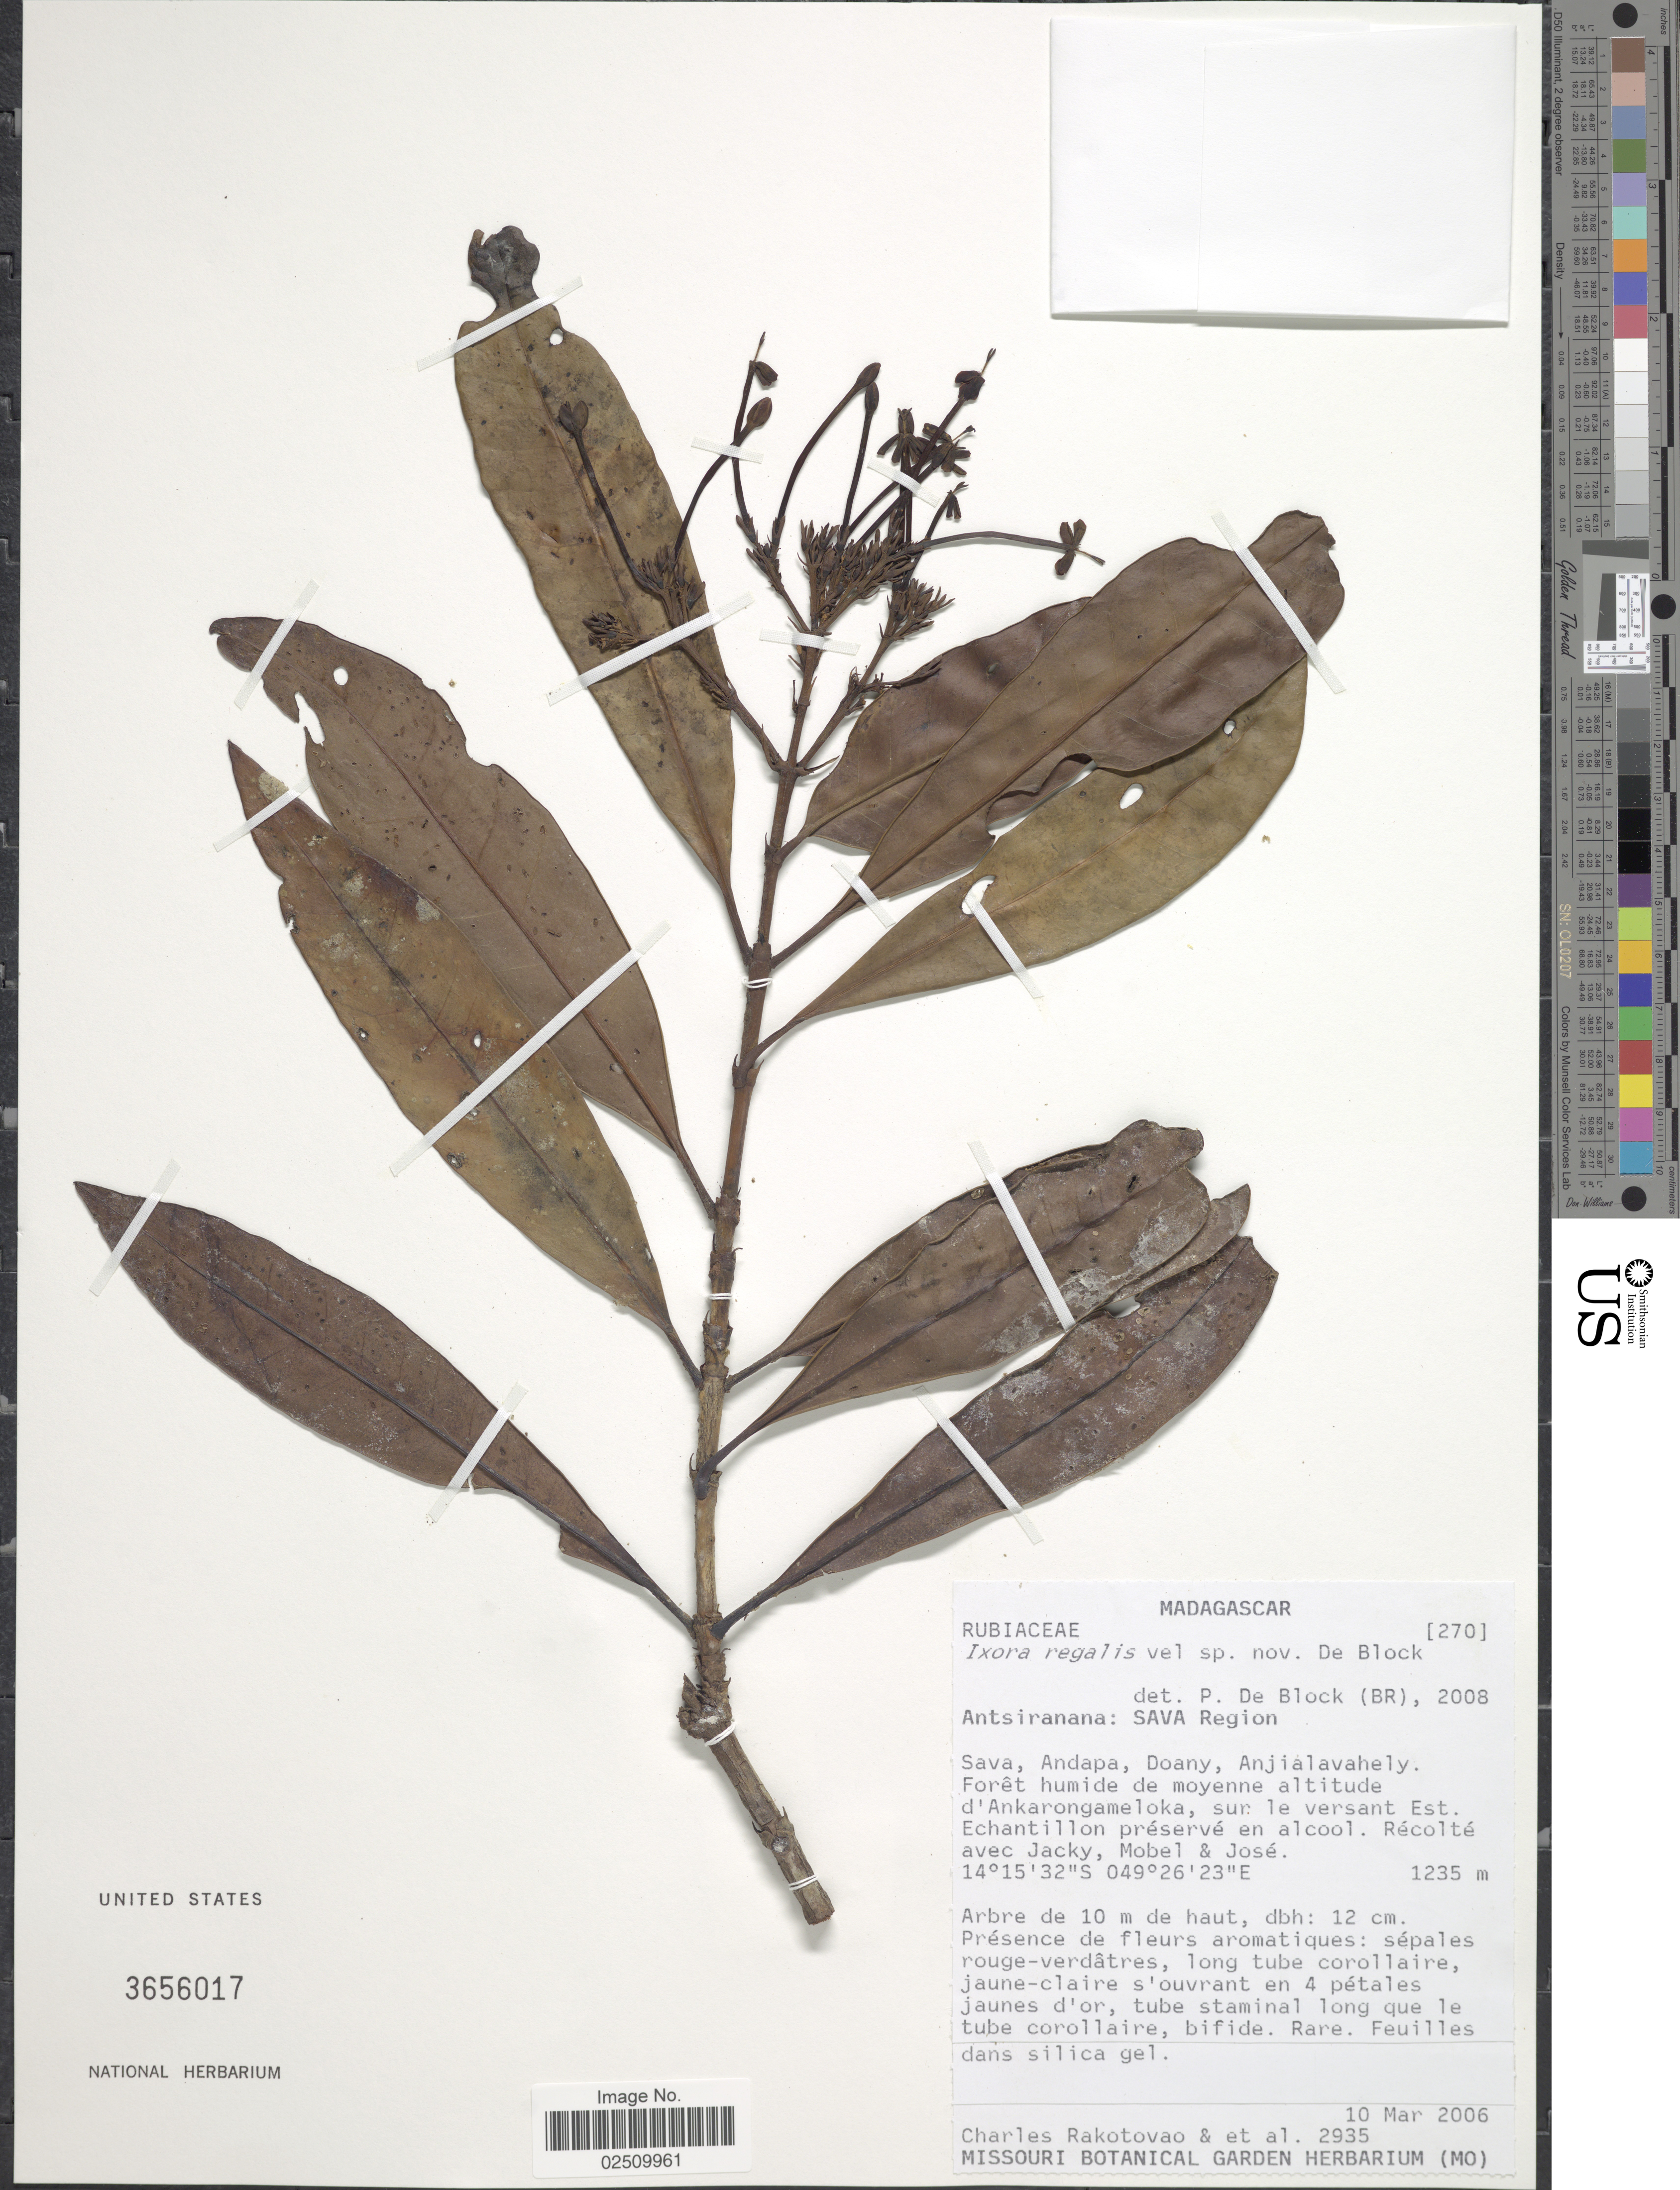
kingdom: Plantae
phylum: Tracheophyta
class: Magnoliopsida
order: Gentianales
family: Rubiaceae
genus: Ixora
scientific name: Ixora regalis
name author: De Block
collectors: C. Rakotovao & et al.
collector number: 2935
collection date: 2006-03-10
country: Madagascar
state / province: Sava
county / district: Andapa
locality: SAVA Region. Sava, Andapa, Doany, Anjialavahely. Foret humide de moyenne altitude d'Ankarongameloka, sur le versant Es Enchantillon preserve en alcool.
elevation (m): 1235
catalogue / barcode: US 2656017